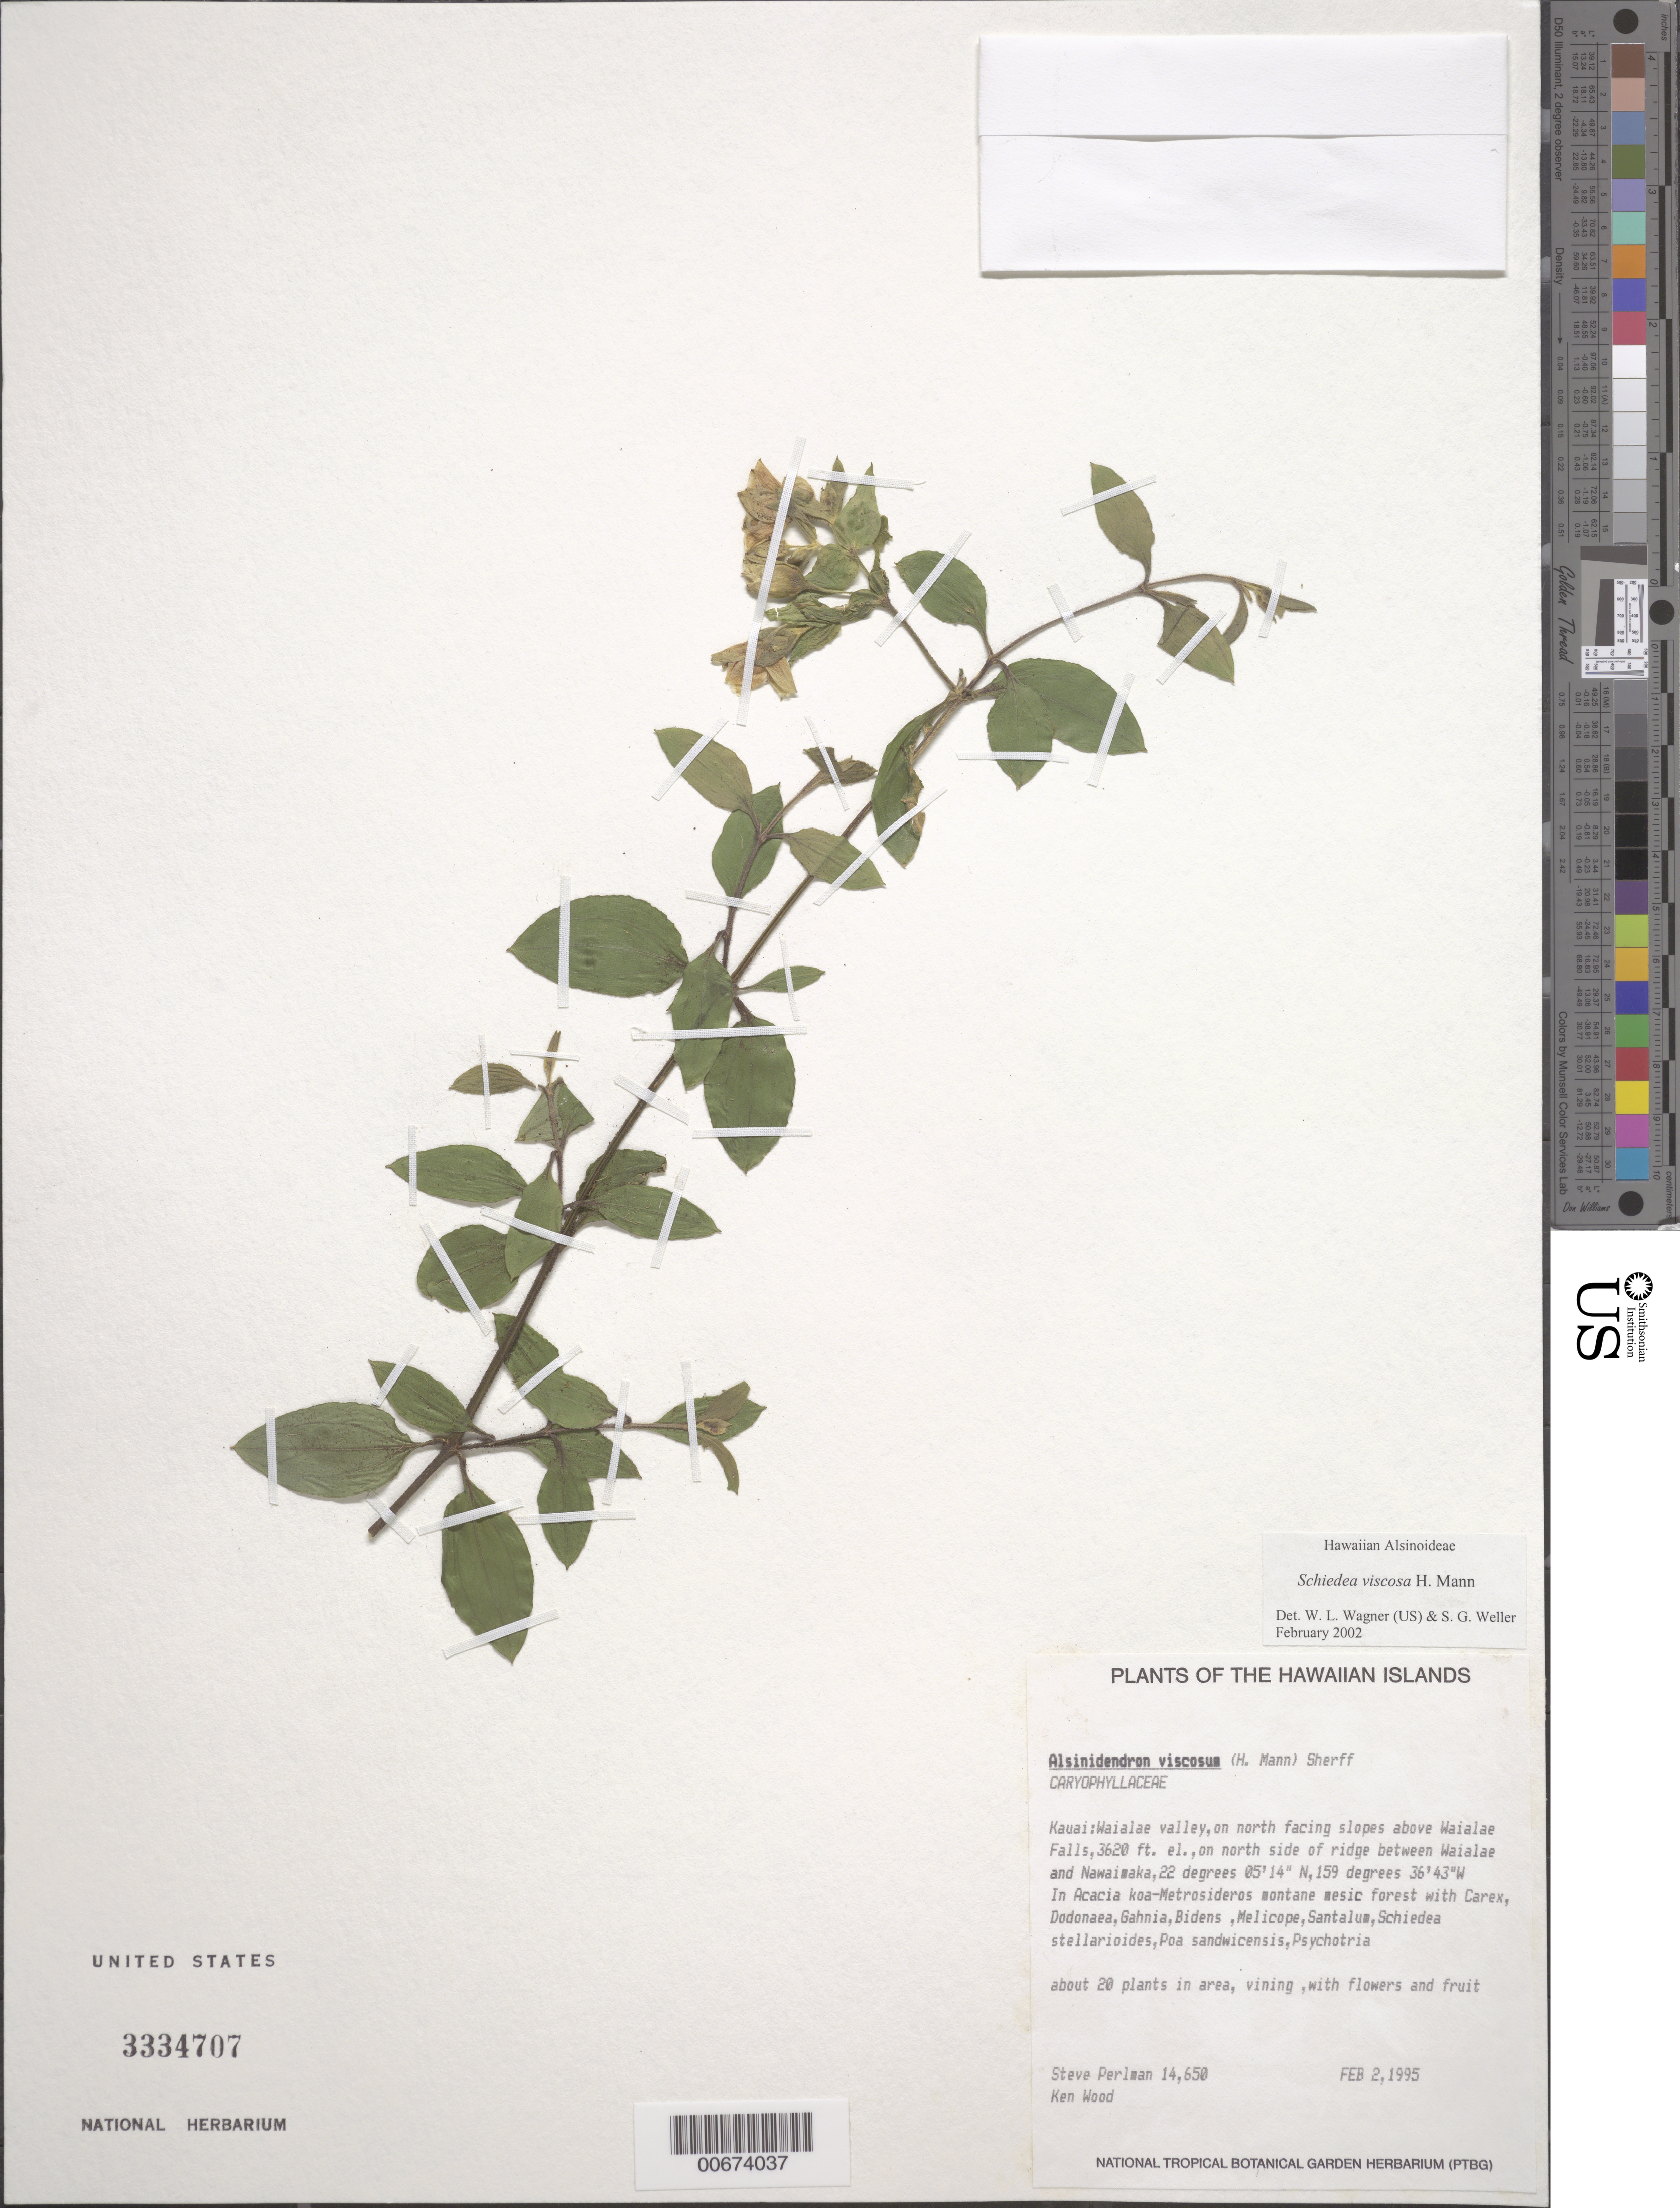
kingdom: Plantae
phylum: Tracheophyta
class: Magnoliopsida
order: Caryophyllales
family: Caryophyllaceae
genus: Schiedea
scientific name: Schiedea viscosa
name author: H. Mann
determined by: Wagner, W. L.; Weller, Stephen G.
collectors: S. P. Perlman & K. Wood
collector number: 14650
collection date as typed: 2 Feb 1995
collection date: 1995-02-02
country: United States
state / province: Hawaii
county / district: Kauai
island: Kaua'i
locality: Waialae valley on N facing slopes above Waialae Falls, on N side of ridge between Waialae and Nawaimaka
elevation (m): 1103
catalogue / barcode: US 3334707